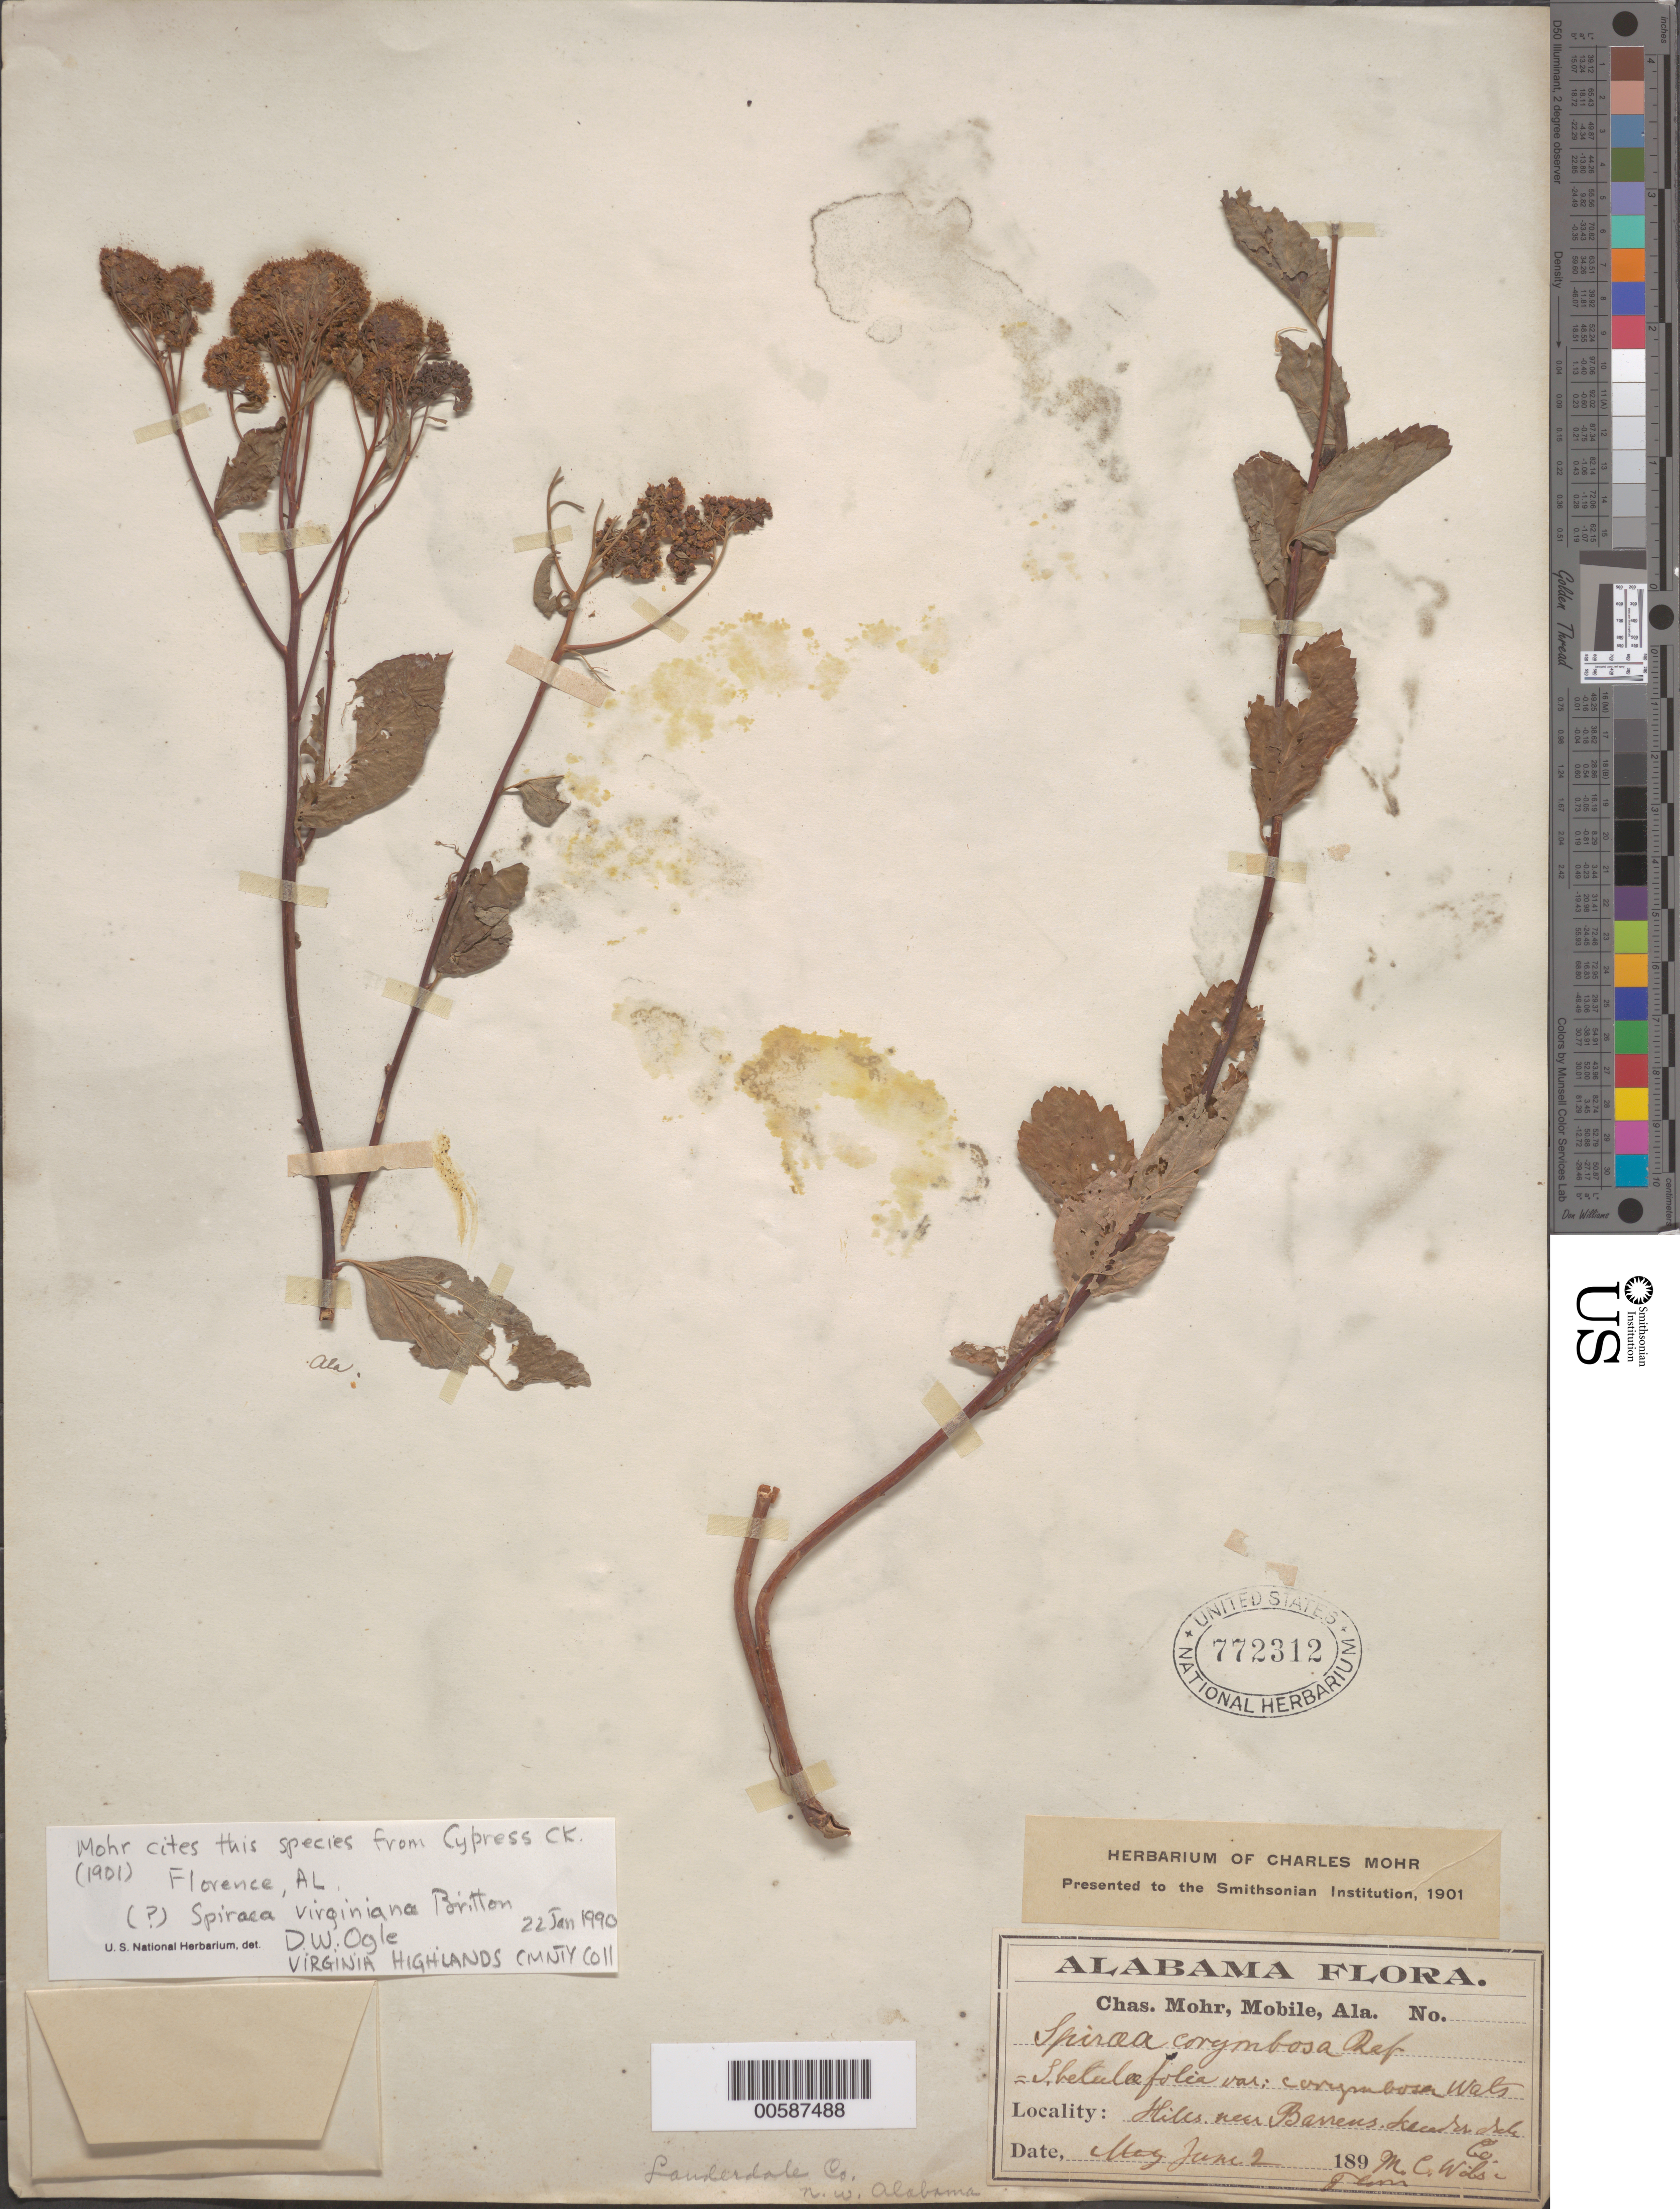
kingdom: Plantae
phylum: Tracheophyta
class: Magnoliopsida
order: Rosales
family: Rosaceae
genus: Spiraea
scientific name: Spiraea virginiana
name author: Britton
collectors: C. T. Mohr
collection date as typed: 02 Jun 189-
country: United States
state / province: Alabama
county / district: Lauderdale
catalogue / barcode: US 772312